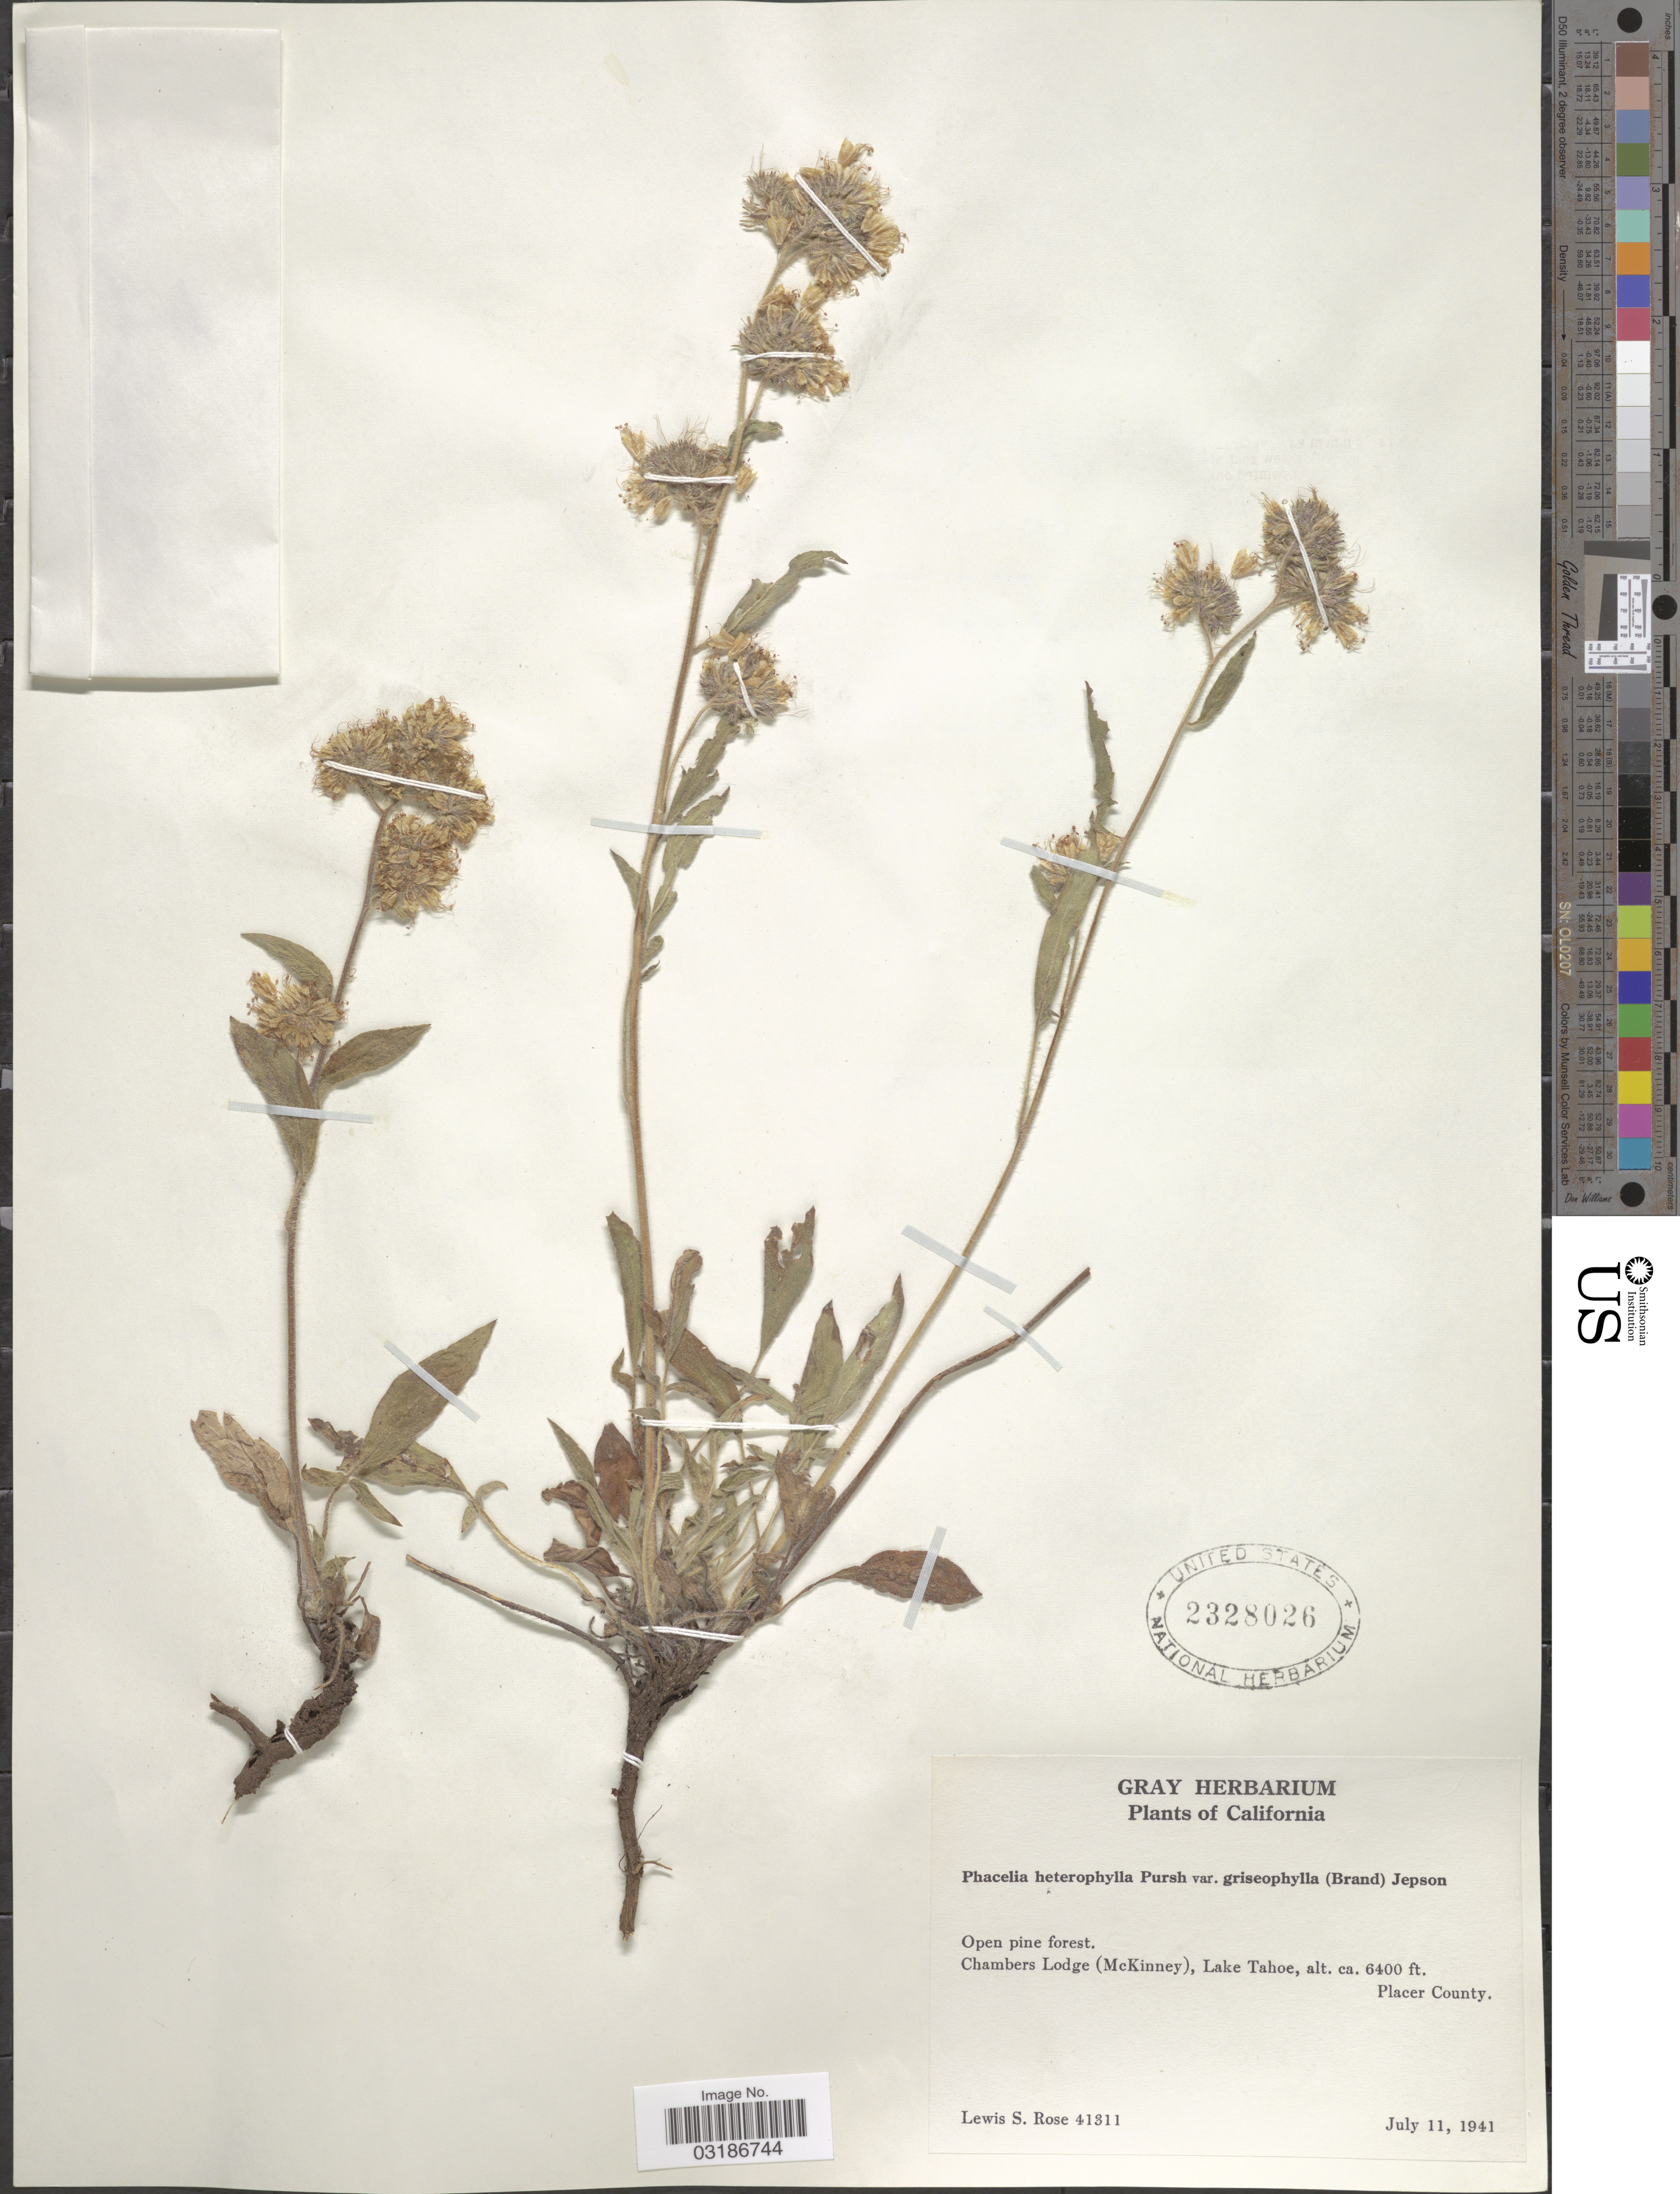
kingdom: Plantae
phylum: Tracheophyta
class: Magnoliopsida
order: Boraginales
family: Hydrophyllaceae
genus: Phacelia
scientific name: Phacelia heterophylla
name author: Pursh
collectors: L. S. Rose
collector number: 41311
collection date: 1941-07-11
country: United States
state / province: California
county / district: Placer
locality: Chambers Lodge (McKinney), Lake Tahoe. Placer County.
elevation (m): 1951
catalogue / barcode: US 2328026